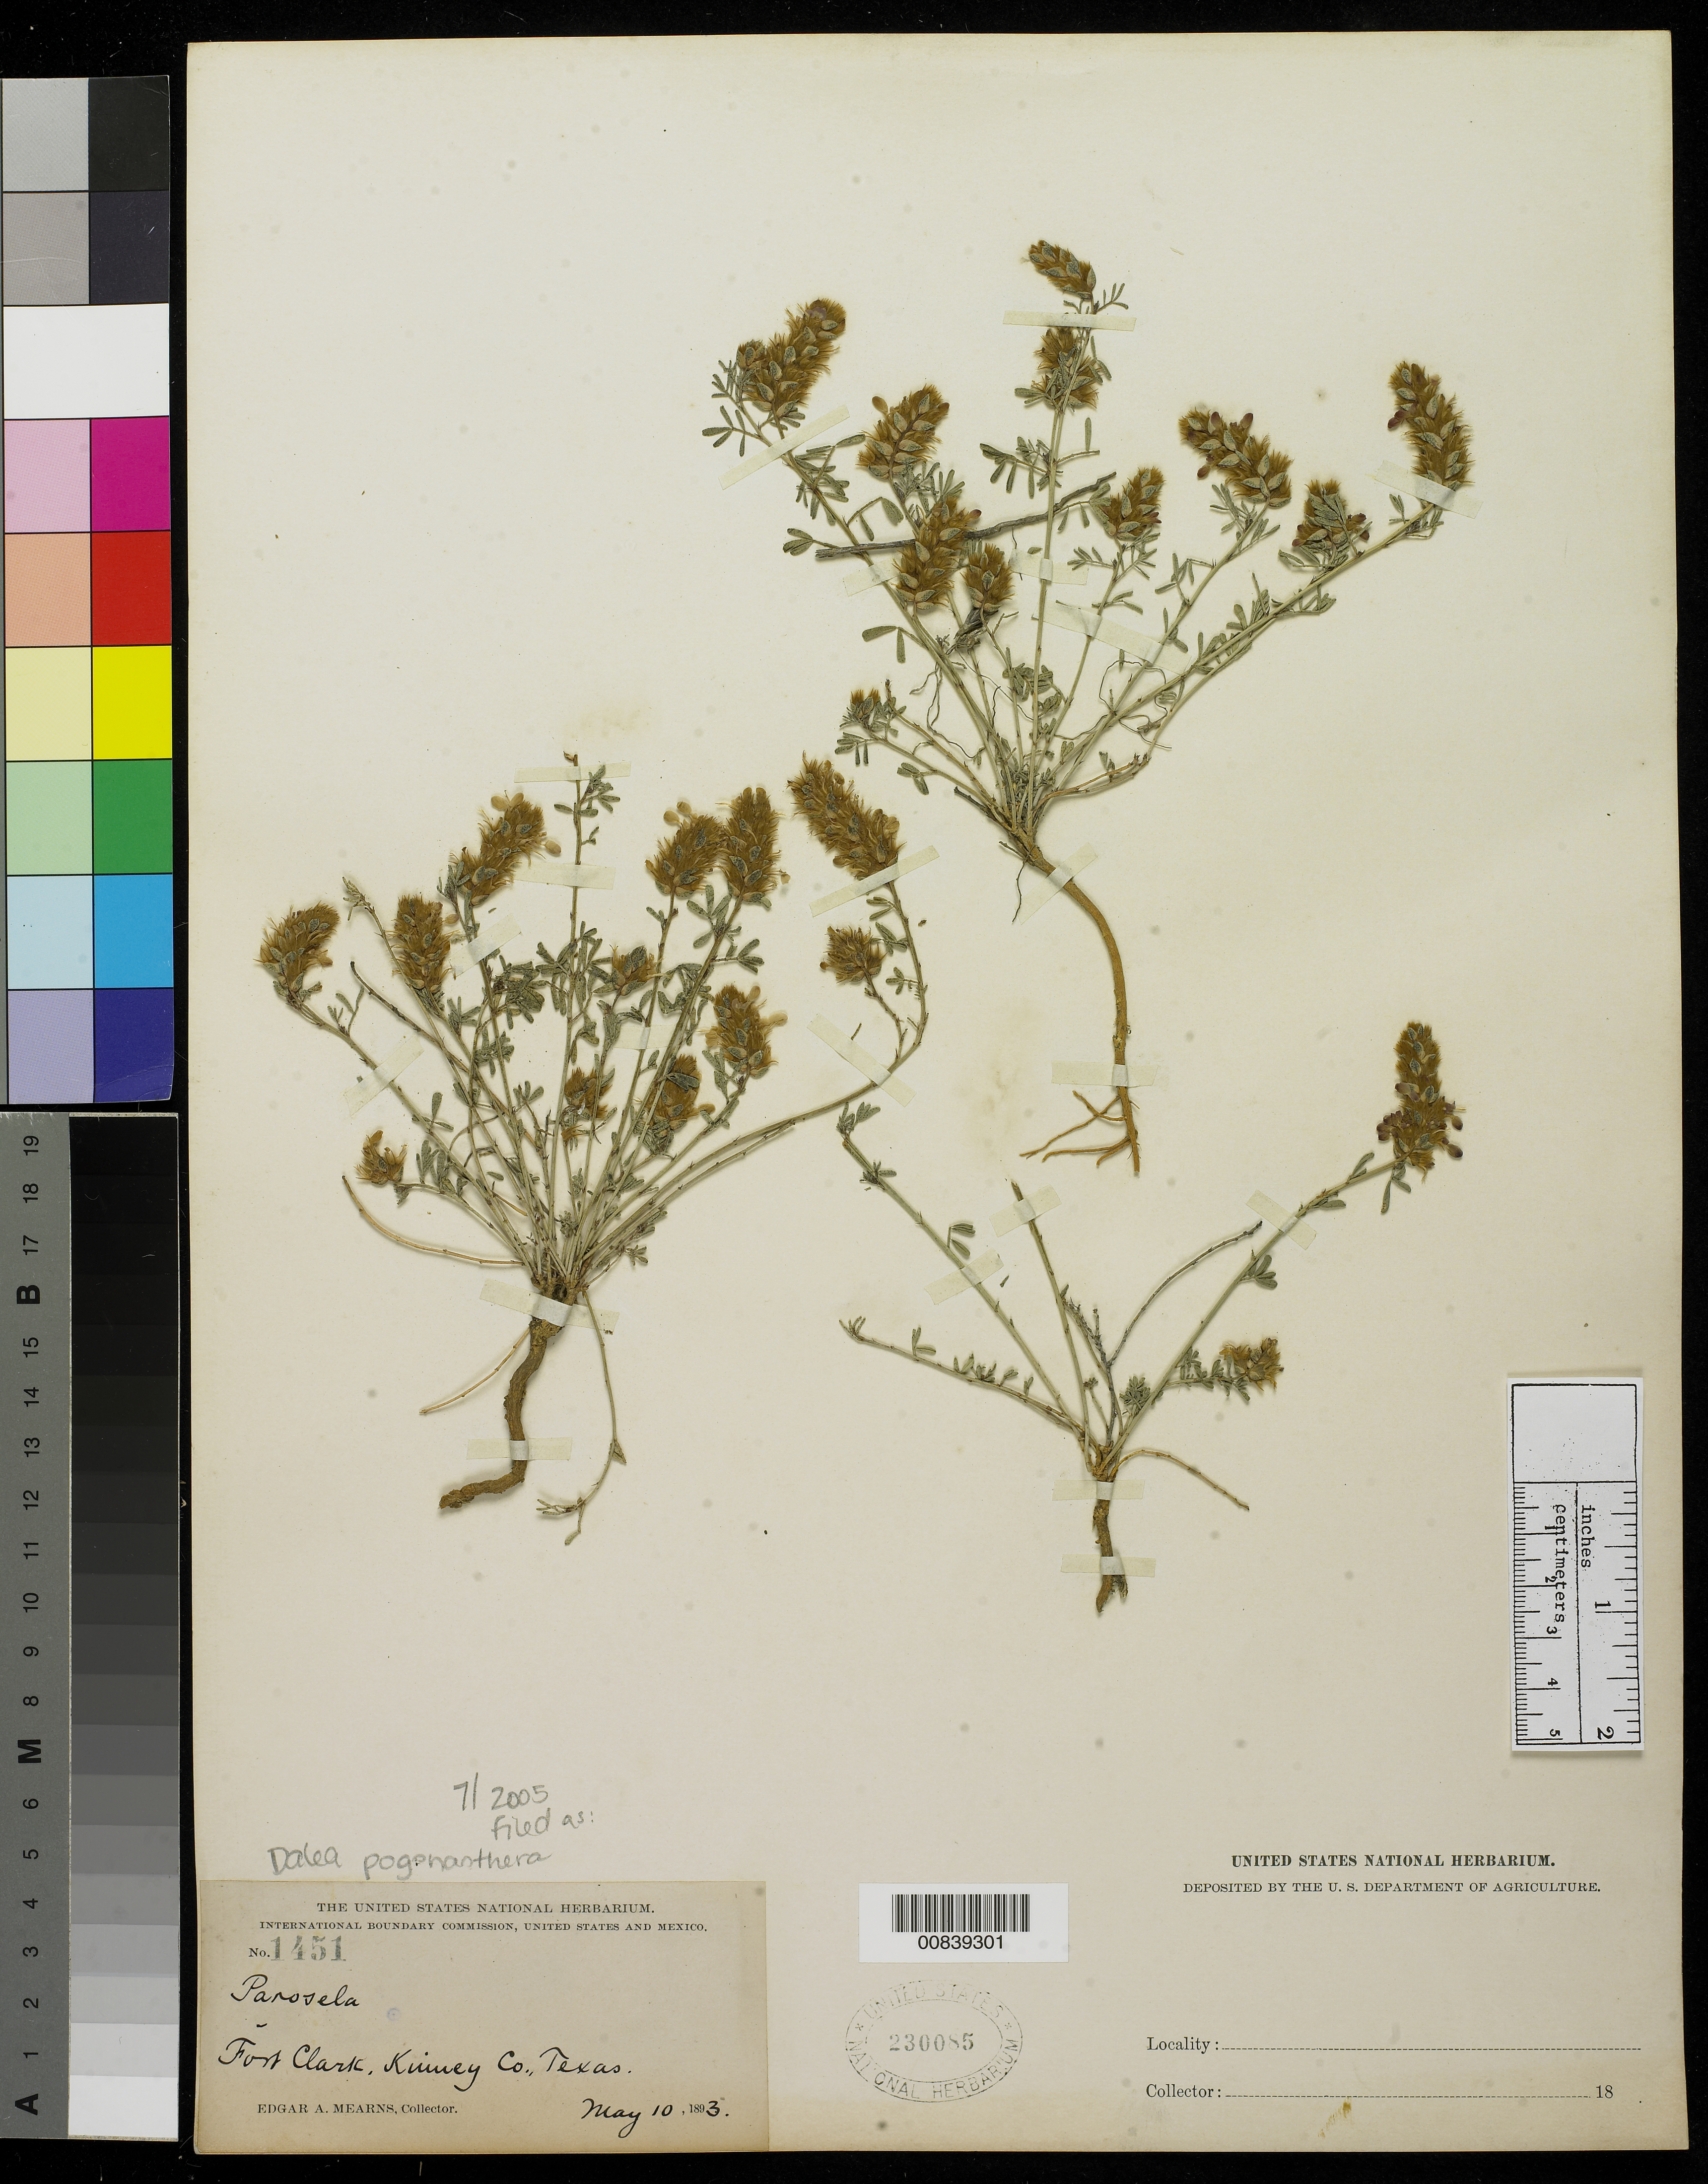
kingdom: Plantae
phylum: Tracheophyta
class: Magnoliopsida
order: Fabales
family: Fabaceae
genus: Dalea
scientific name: Dalea pogonathera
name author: A. Gray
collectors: E. A. Mearns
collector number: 1451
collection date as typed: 10 May 1893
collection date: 1893-05-10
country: United States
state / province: Texas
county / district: Kinney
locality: Fort Clark, Kinney County, Texas.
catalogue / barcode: US 230085